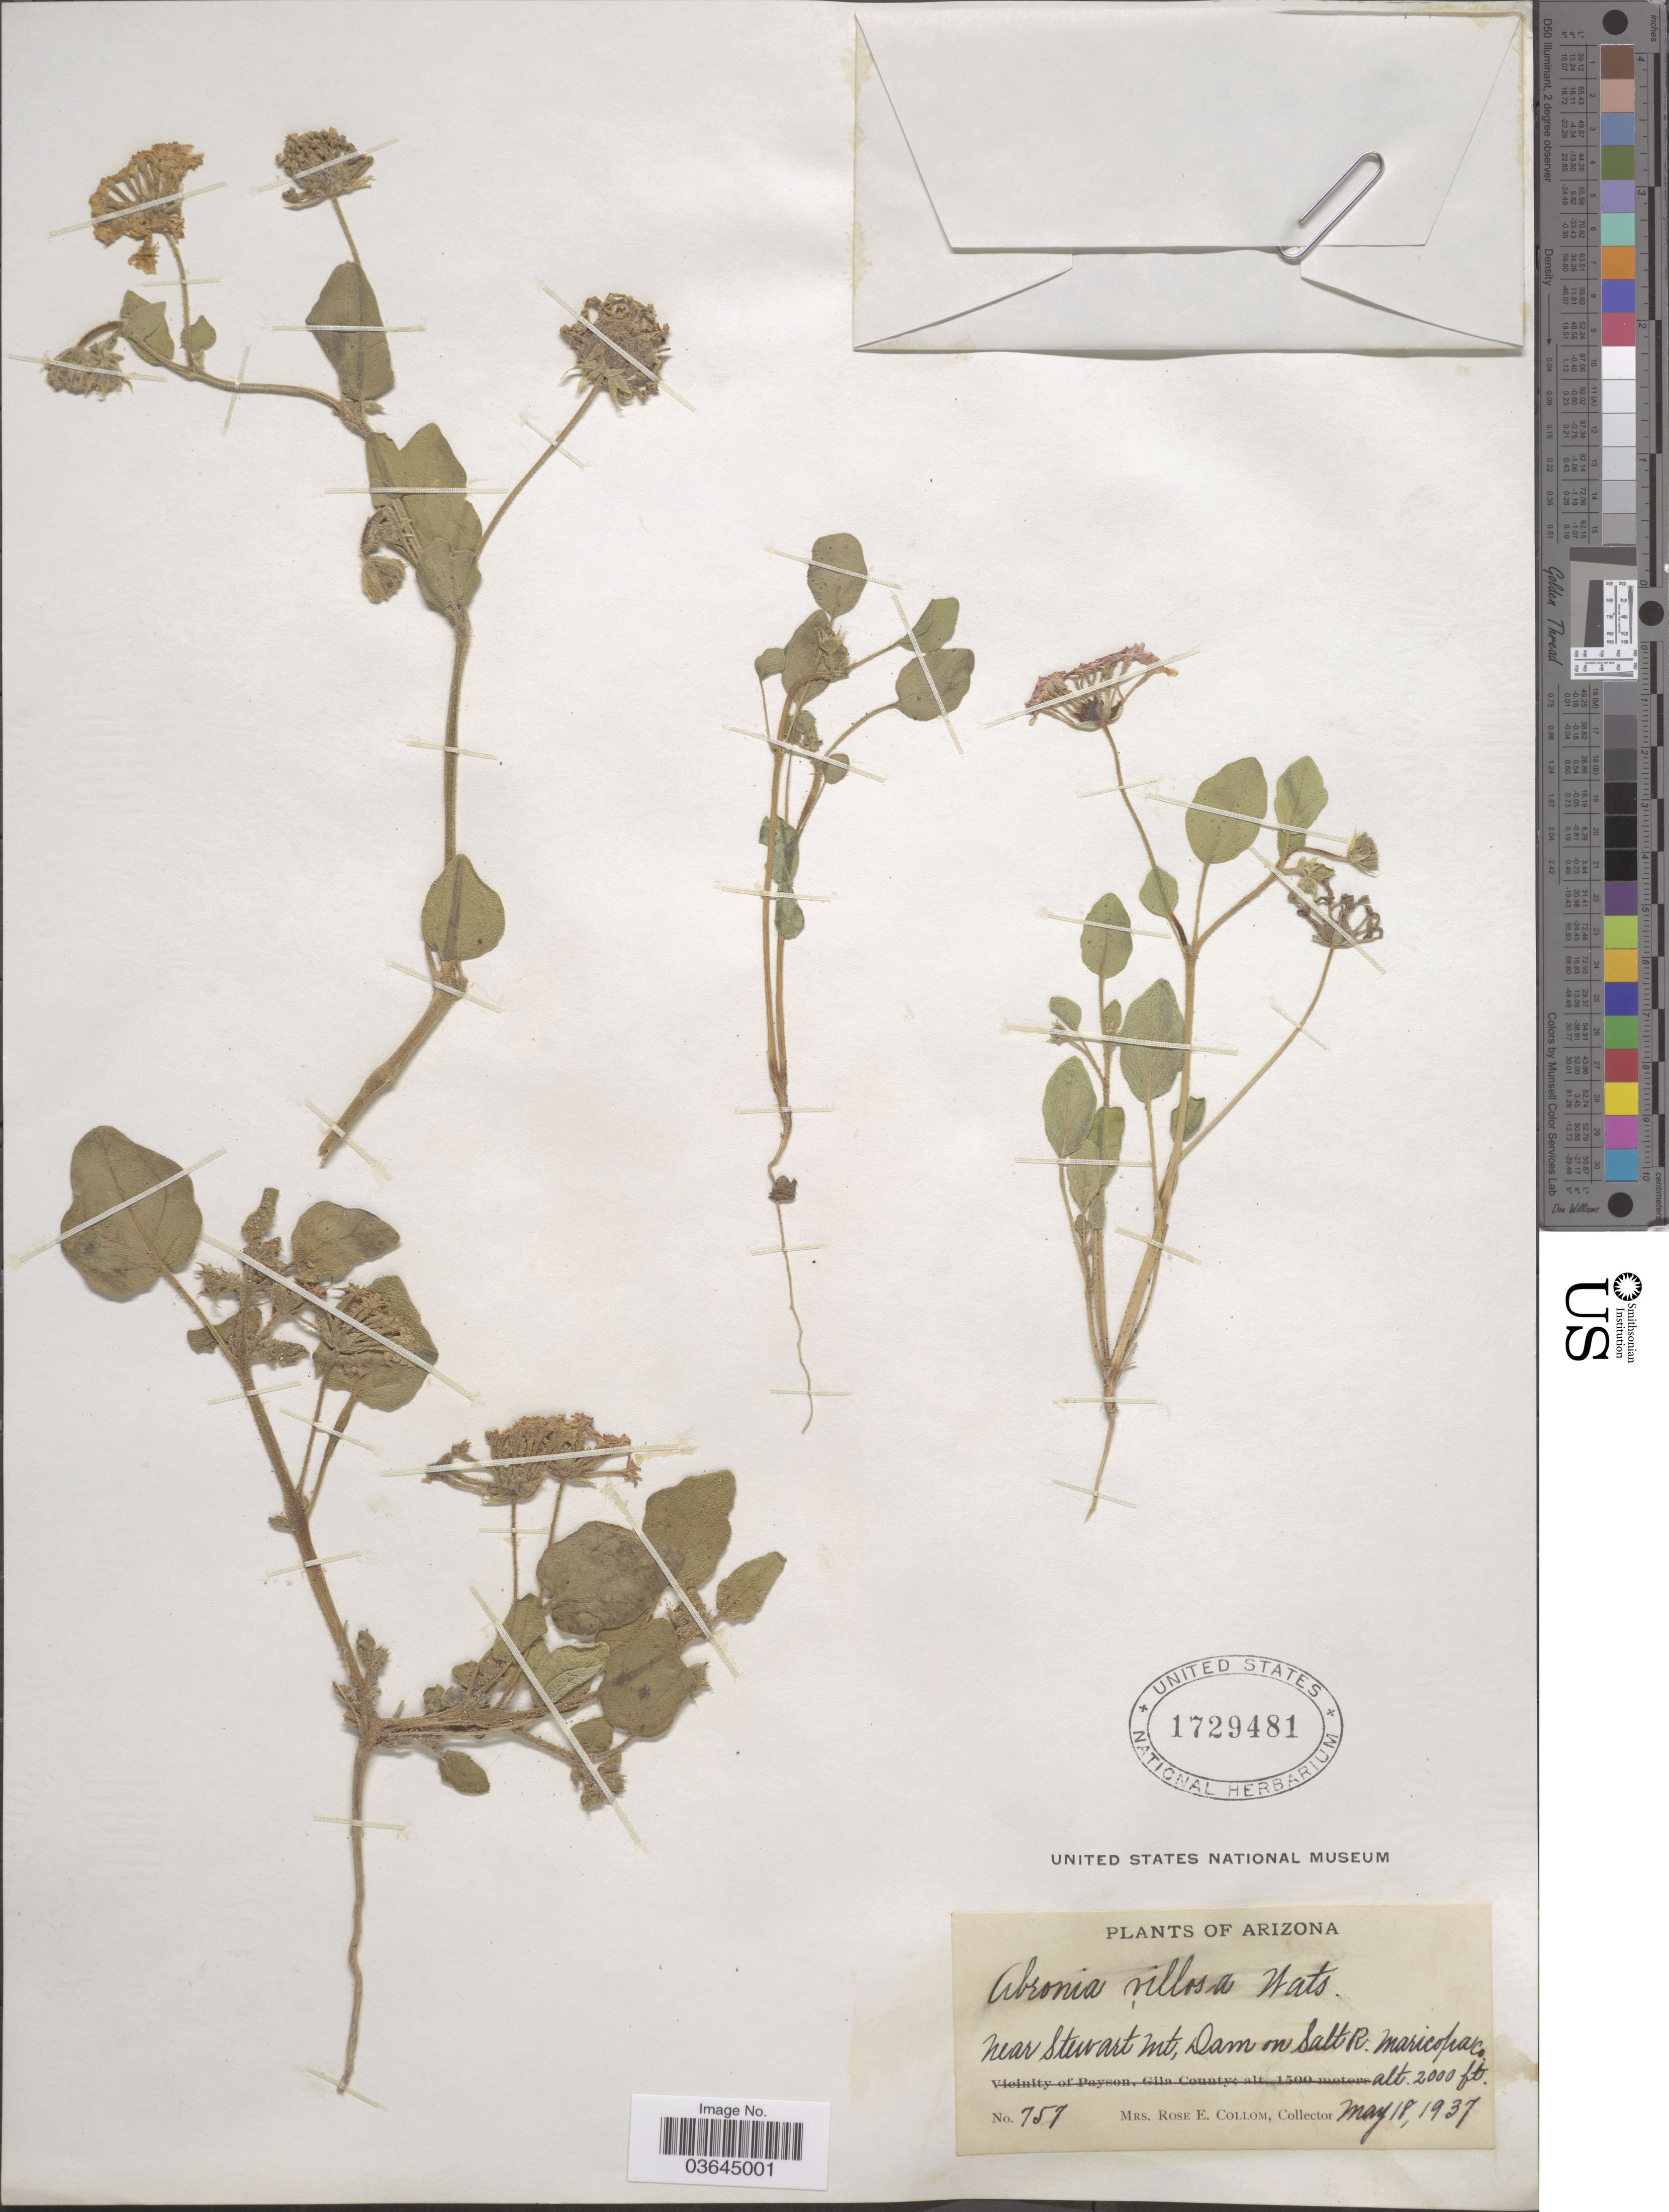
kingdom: Plantae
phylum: Tracheophyta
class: Magnoliopsida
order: Caryophyllales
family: Nyctaginaceae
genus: Abronia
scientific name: Abronia villosa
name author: S. Watson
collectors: R. E. Collom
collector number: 757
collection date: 1937-05-18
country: United States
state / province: Arizona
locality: Near Stewart Mt, Dam on Salt R. Maricopa Co.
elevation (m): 610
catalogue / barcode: US 1729481